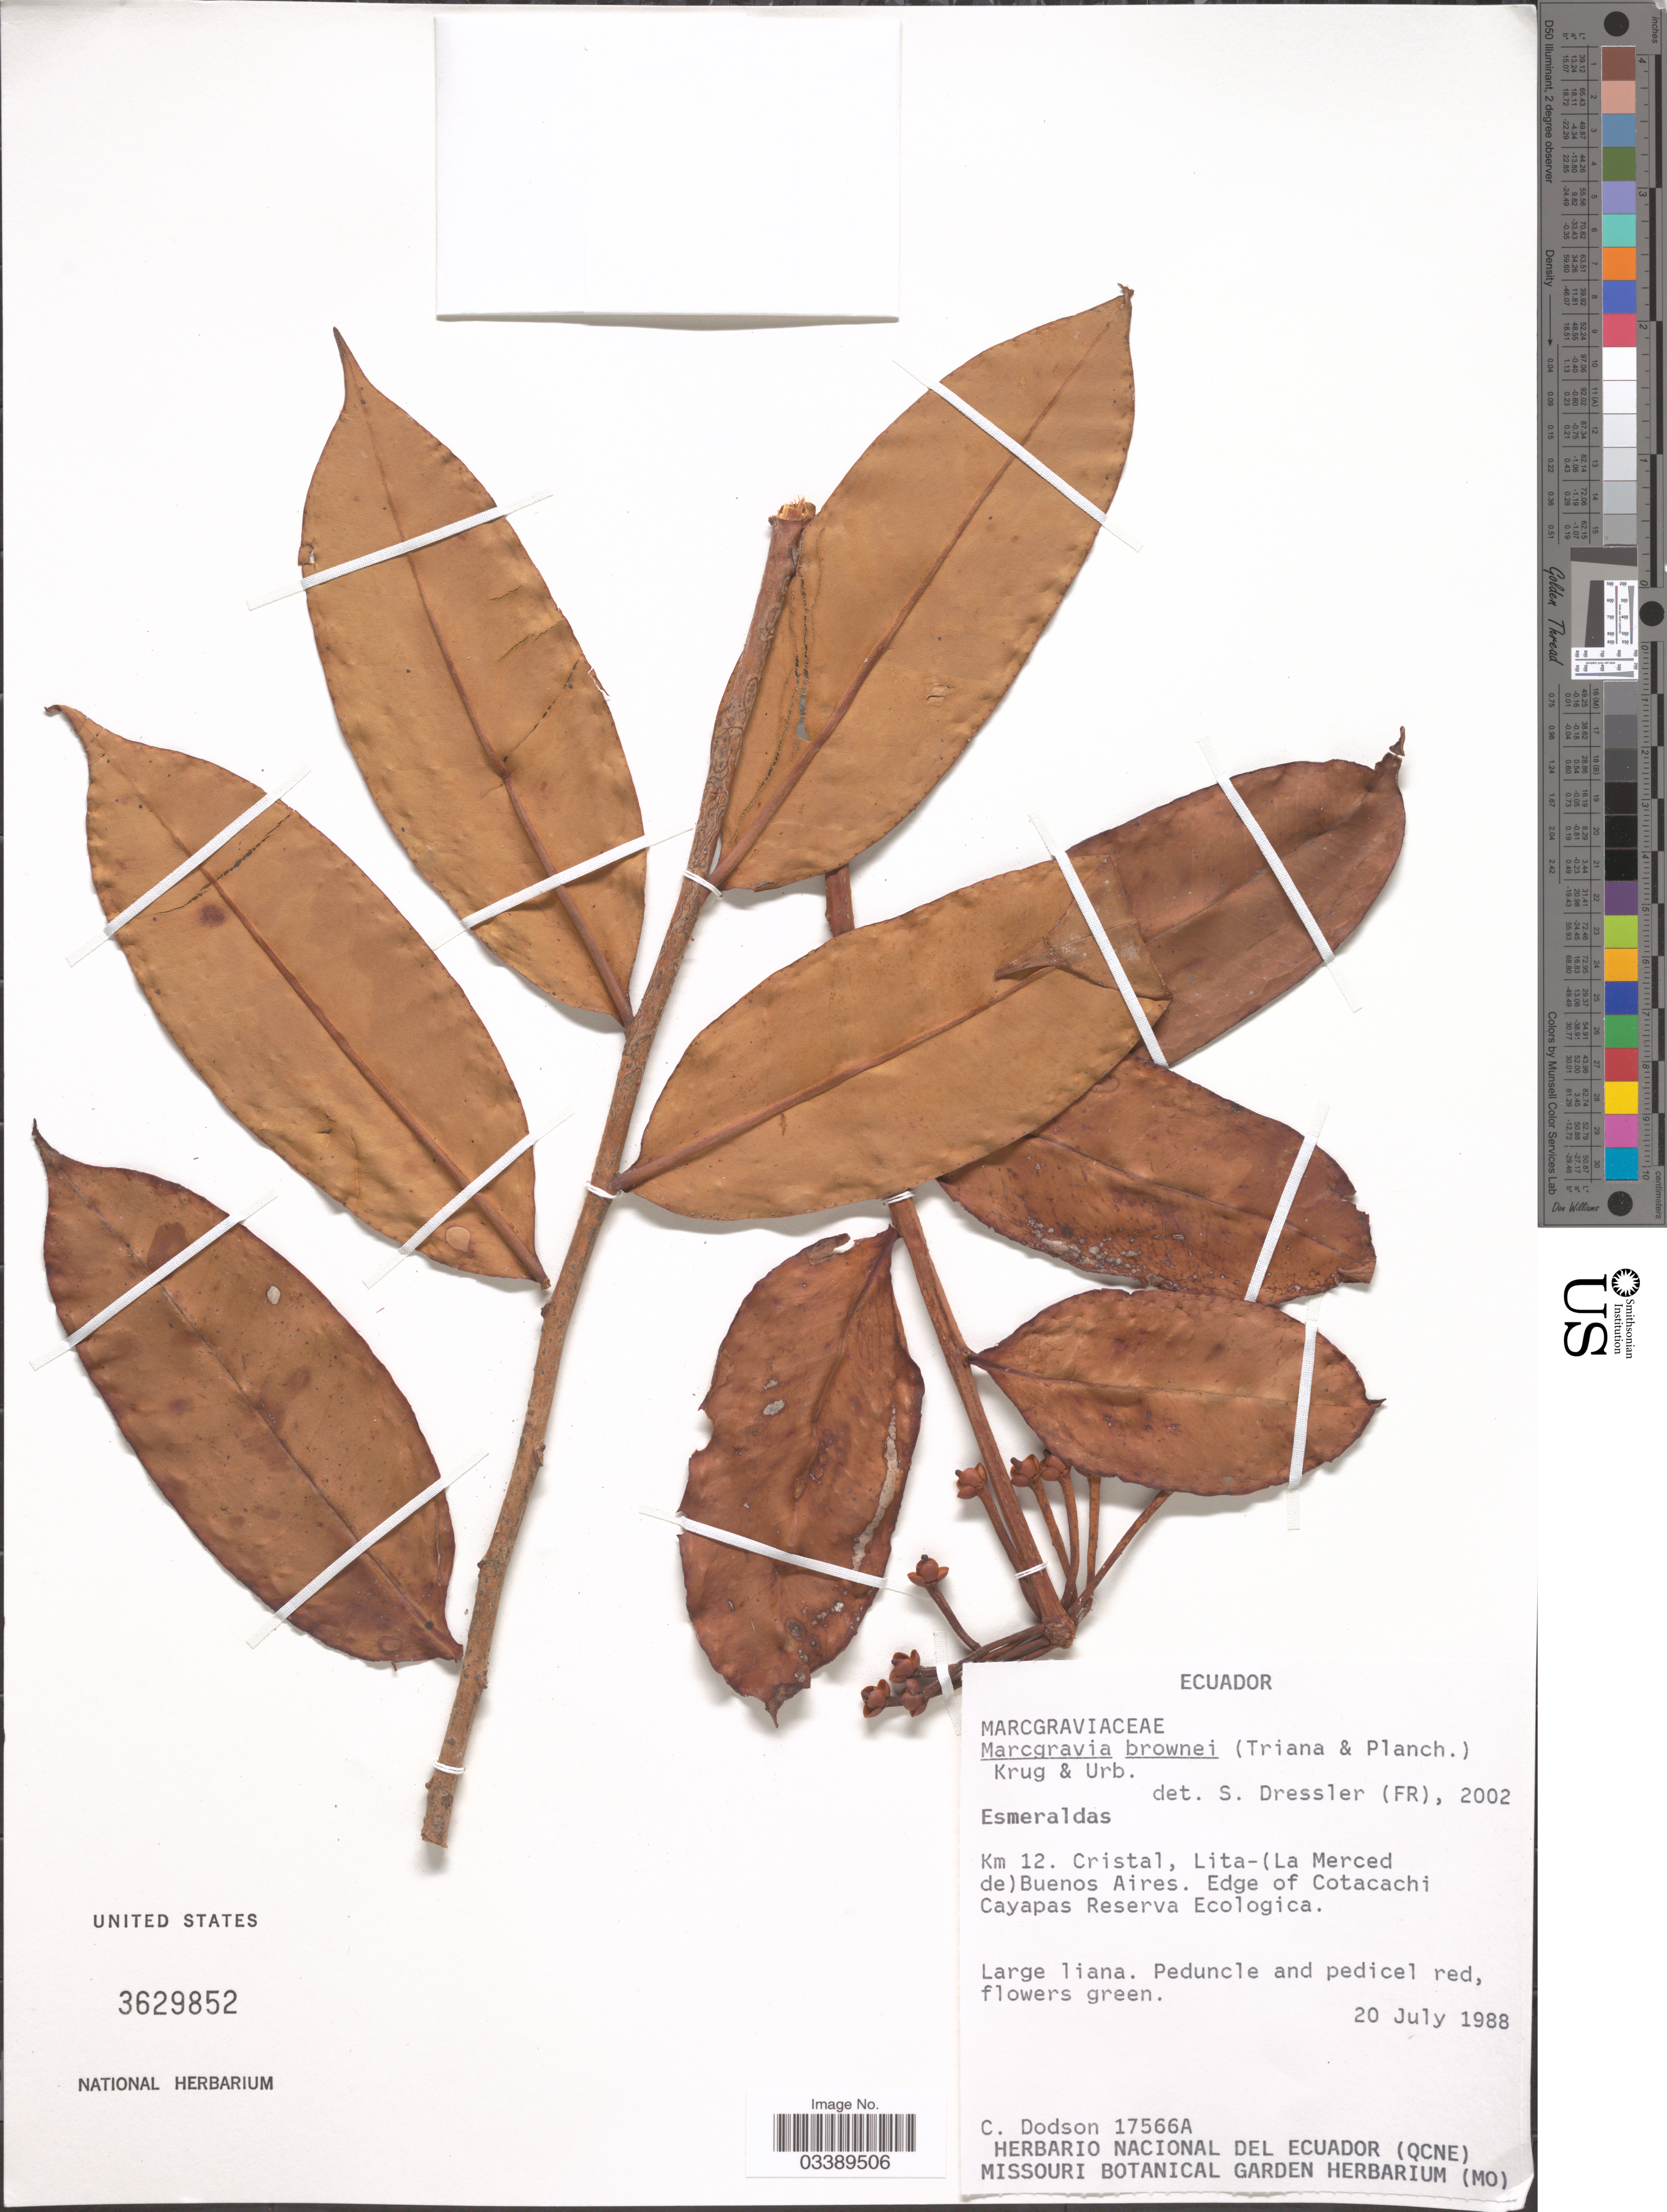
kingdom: Plantae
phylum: Tracheophyta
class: Magnoliopsida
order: Ericales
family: Marcgraviaceae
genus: Marcgravia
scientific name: Marcgravia brownei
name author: (Triana & Planch.) Krug & Urb.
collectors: C. Dodson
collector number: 17566A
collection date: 1988-07-20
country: Ecuador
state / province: Esmeraldas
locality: Km 12. Cristal, Lita -(La Merced de) Buenos Aires. Edge of Cotacachi Cayapas Reserva Ecologica.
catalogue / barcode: US 3629852